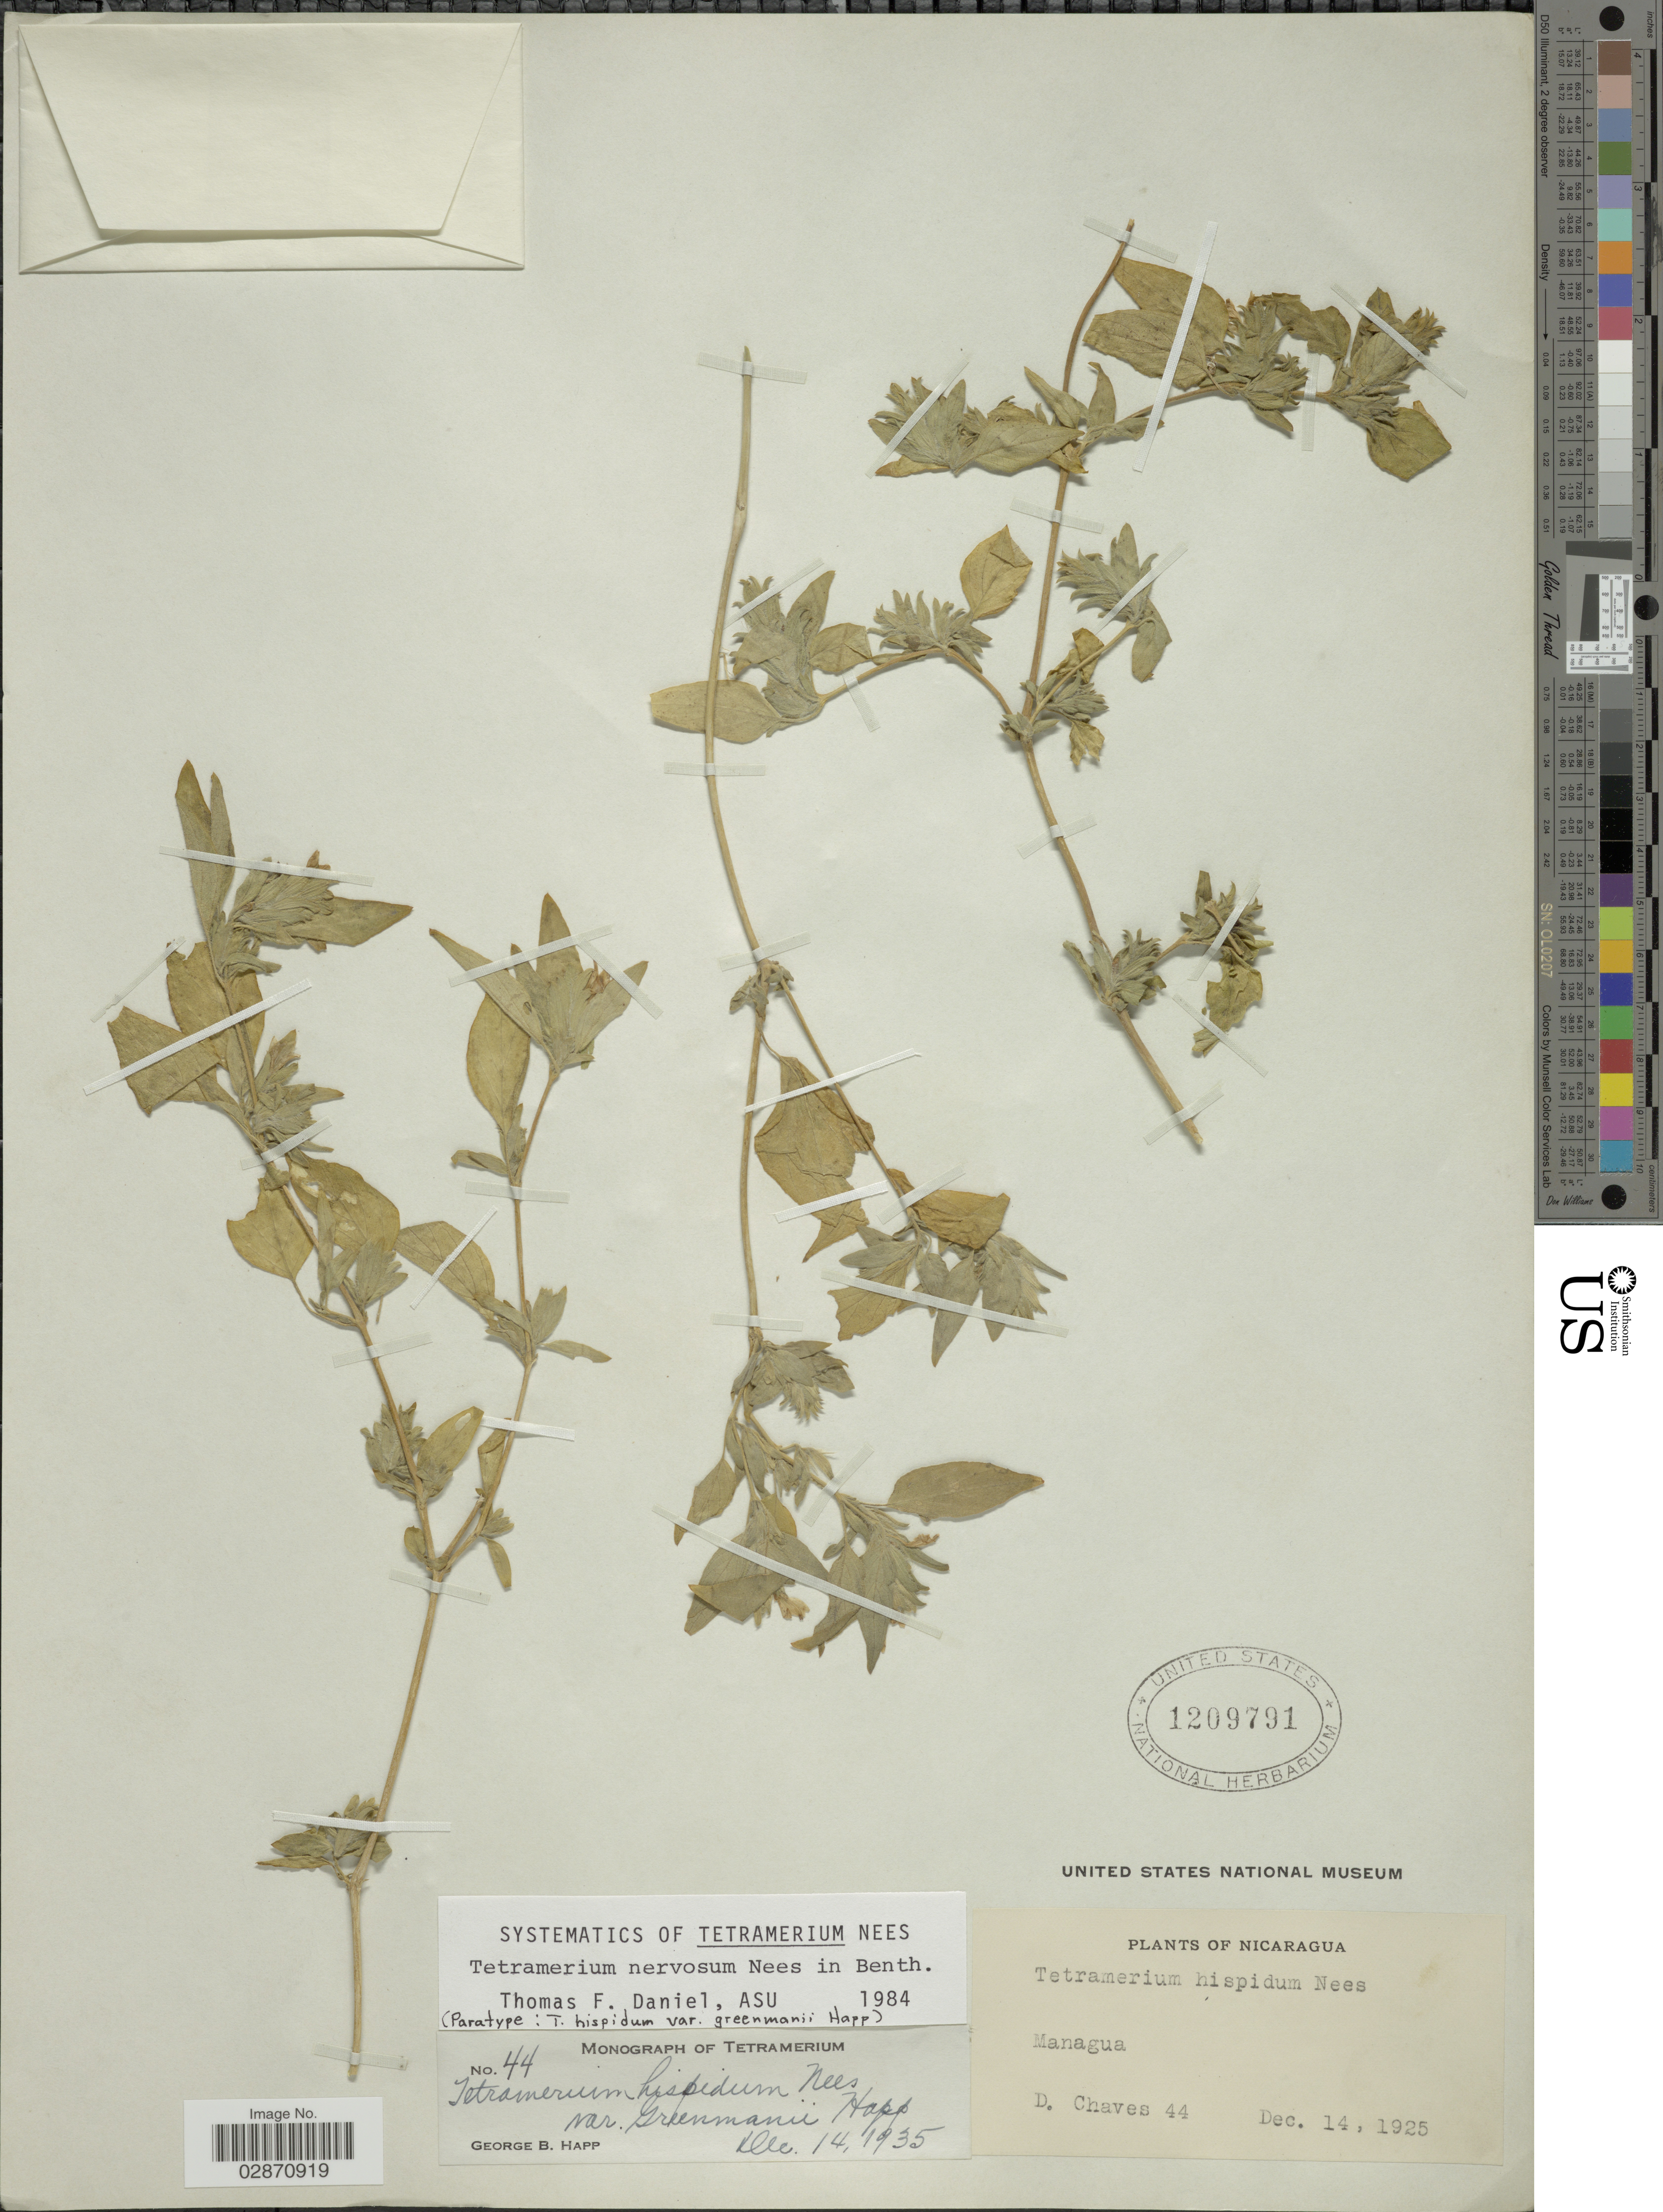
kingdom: Plantae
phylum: Tracheophyta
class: Magnoliopsida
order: Lamiales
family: Acanthaceae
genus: Tetramerium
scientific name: Tetramerium nervosum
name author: Nees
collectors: D. Chaves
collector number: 44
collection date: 1925-12-14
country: Nicaragua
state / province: Managua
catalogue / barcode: US 1209791